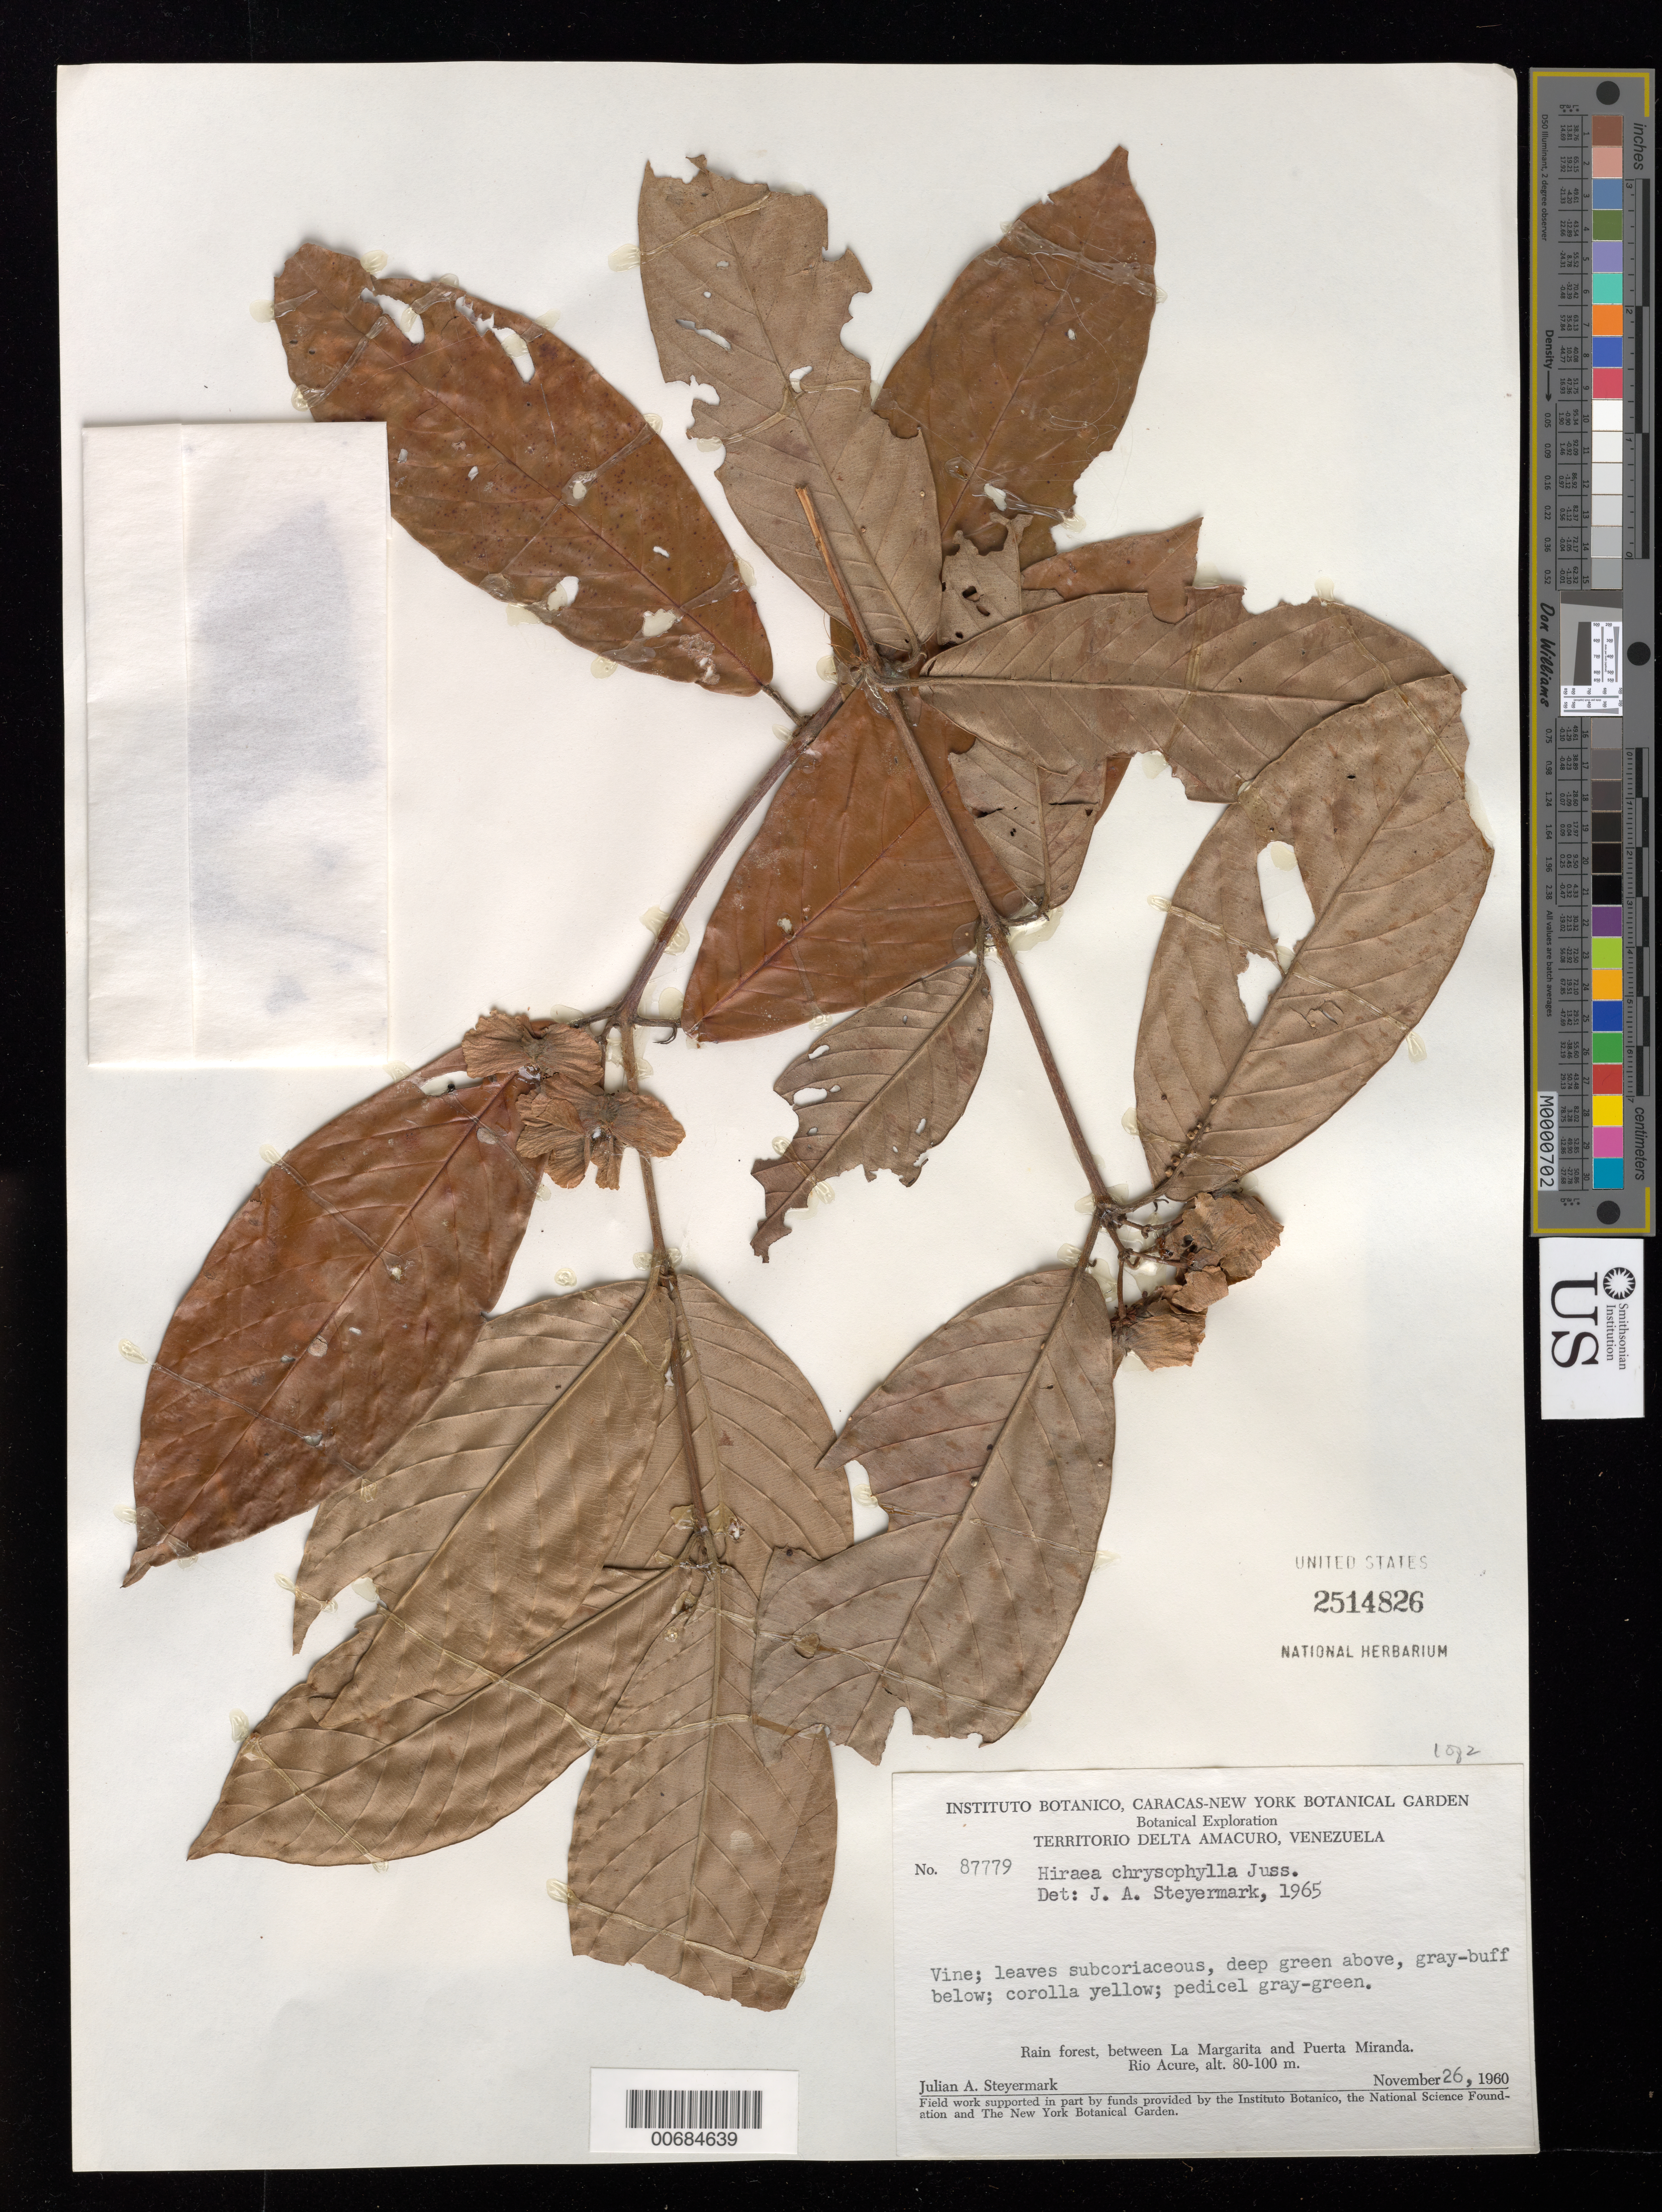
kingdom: Plantae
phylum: Tracheophyta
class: Magnoliopsida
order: Malpighiales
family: Malpighiaceae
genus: Hiraea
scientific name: Hiraea chrysophylla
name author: A. Juss.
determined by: Steyermark, Julian A., (VEN)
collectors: J. Steyermark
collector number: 87779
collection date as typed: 26-Nov-60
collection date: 1960-11-26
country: Venezuela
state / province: Delta Amacuro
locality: Río Acure, between La Margarita and Puerto Miranda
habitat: Rain forest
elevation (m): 80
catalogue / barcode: US 2514826